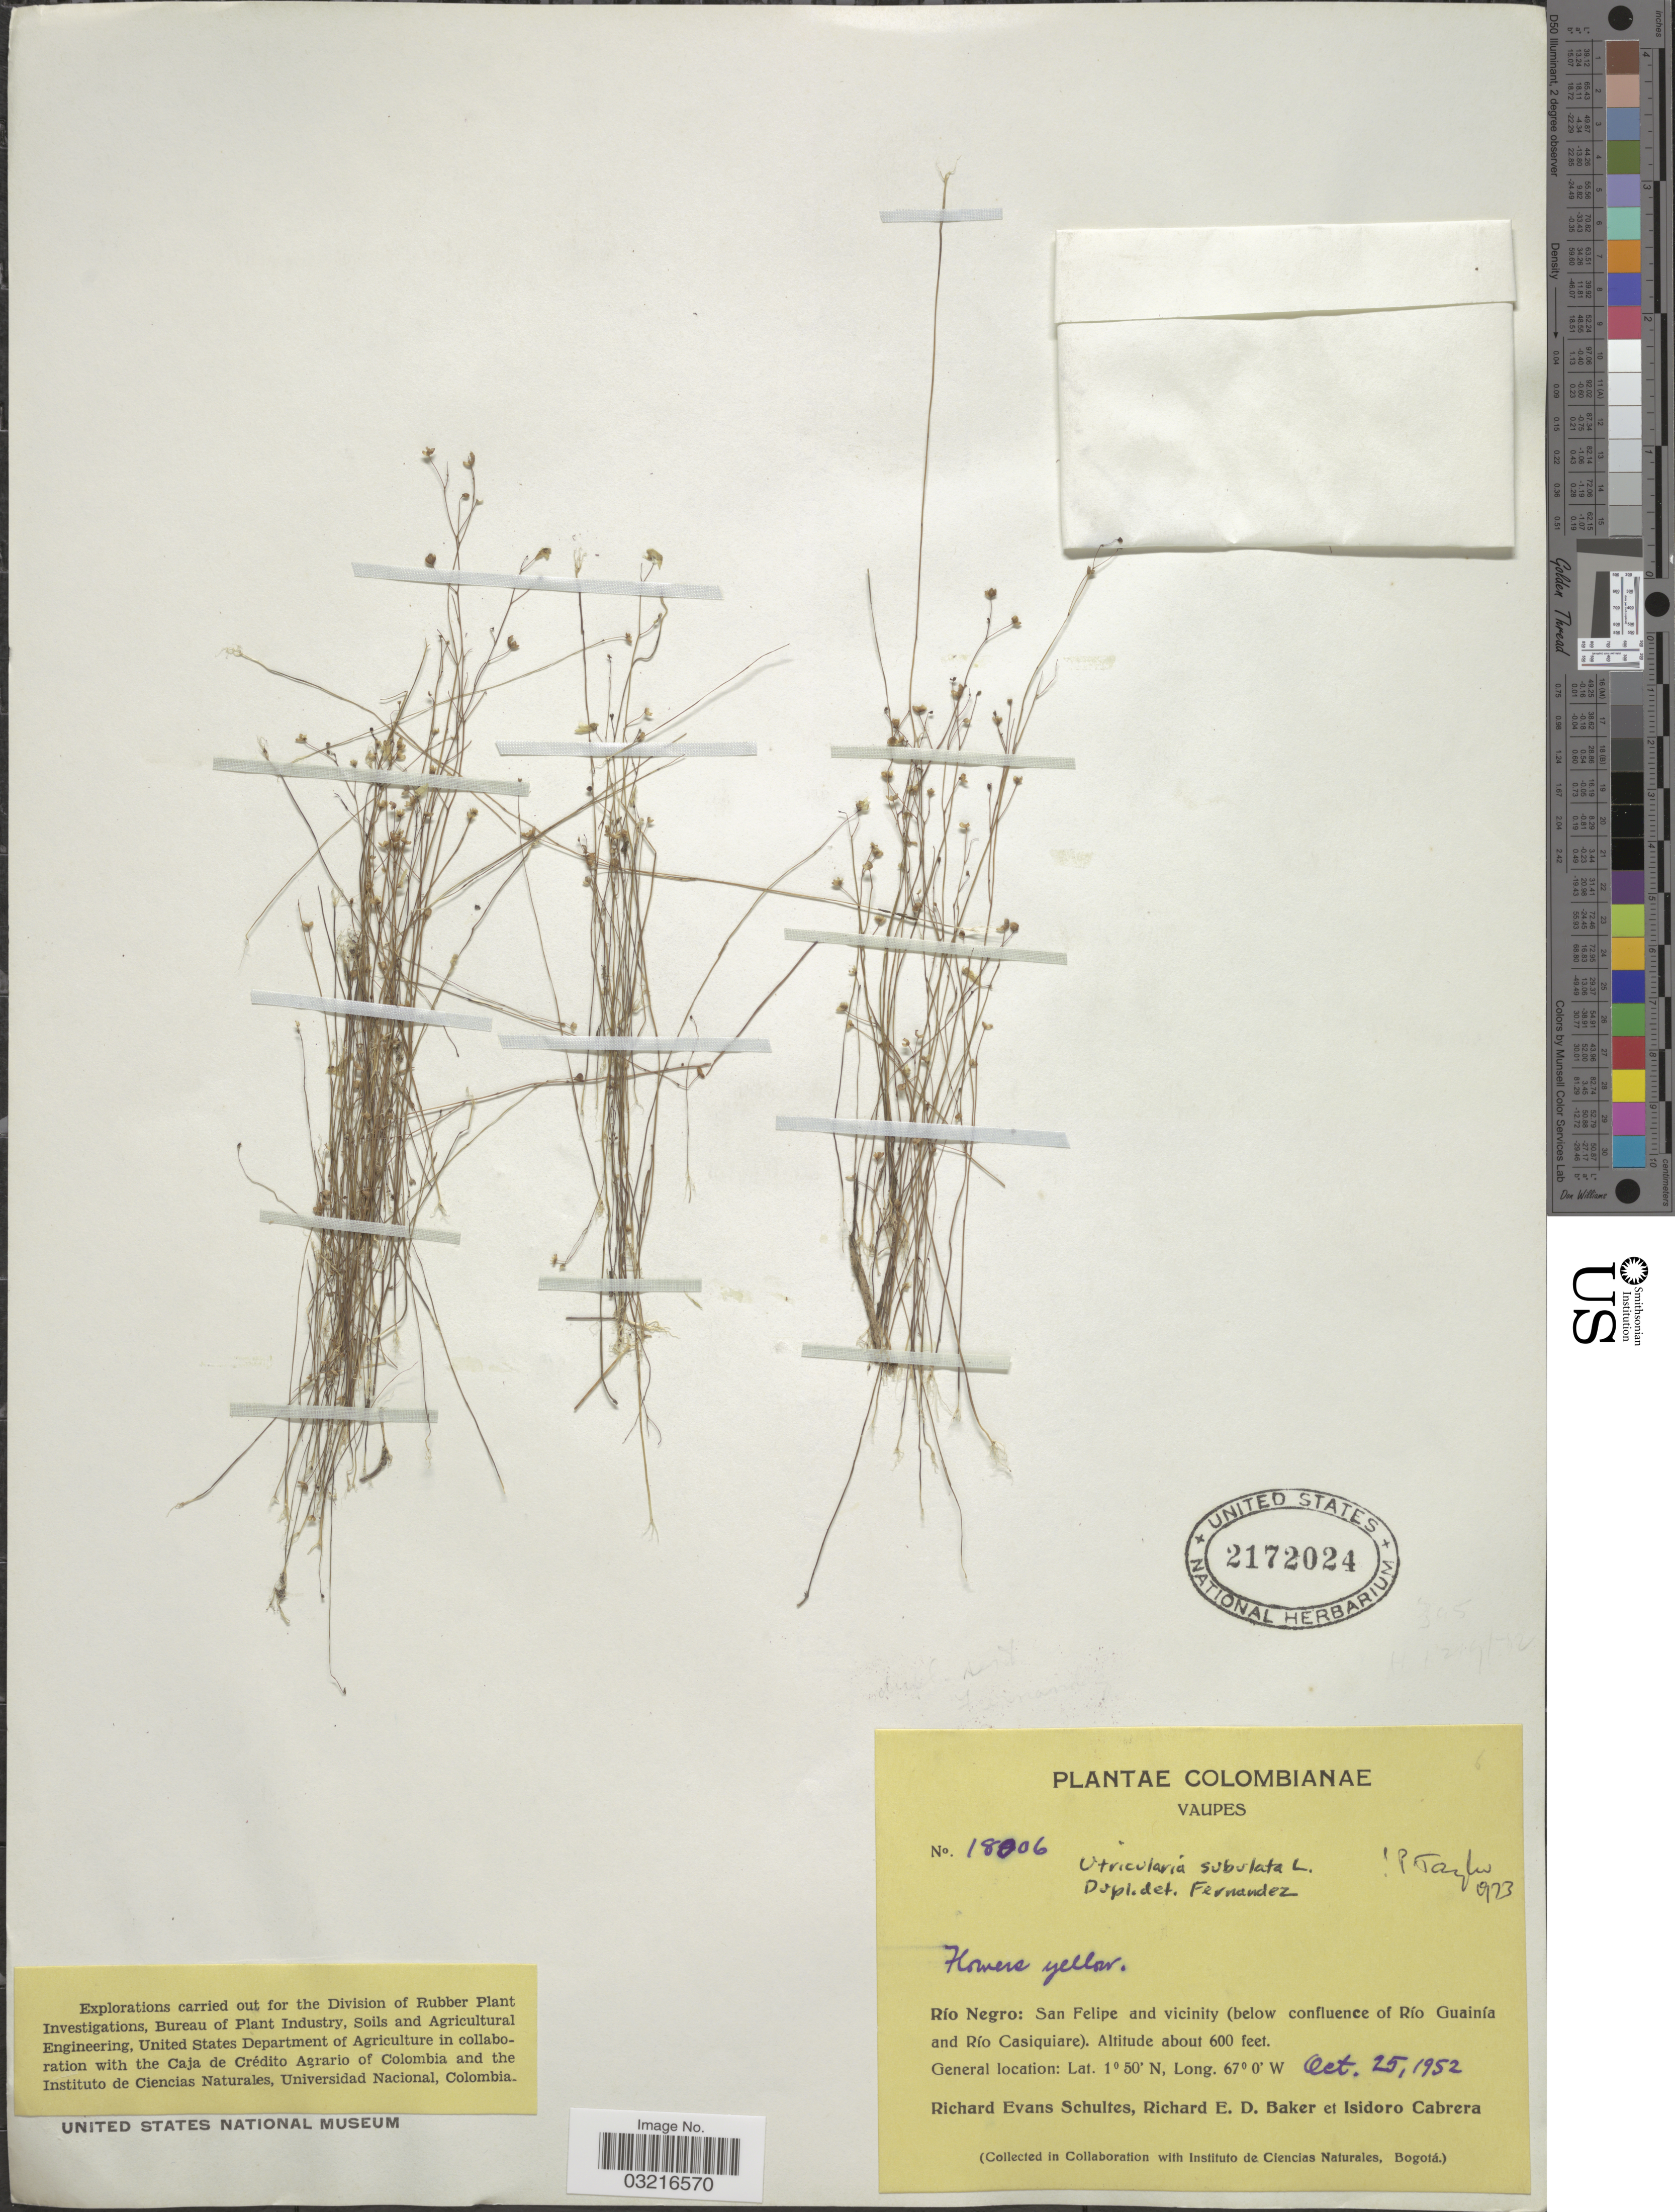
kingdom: Plantae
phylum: Tracheophyta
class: Magnoliopsida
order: Lamiales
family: Lentibulariaceae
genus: Utricularia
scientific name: Utricularia subulata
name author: L.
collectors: R. E. Schultes, R. E. D. Baker & I. Cabrera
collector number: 18006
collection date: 1952-10-25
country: Colombia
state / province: Vaupés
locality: Río Negro: San Felipe and vicinity (below confluence of Río Guainía and Río Casiquiare).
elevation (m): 183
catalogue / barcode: US 2172024